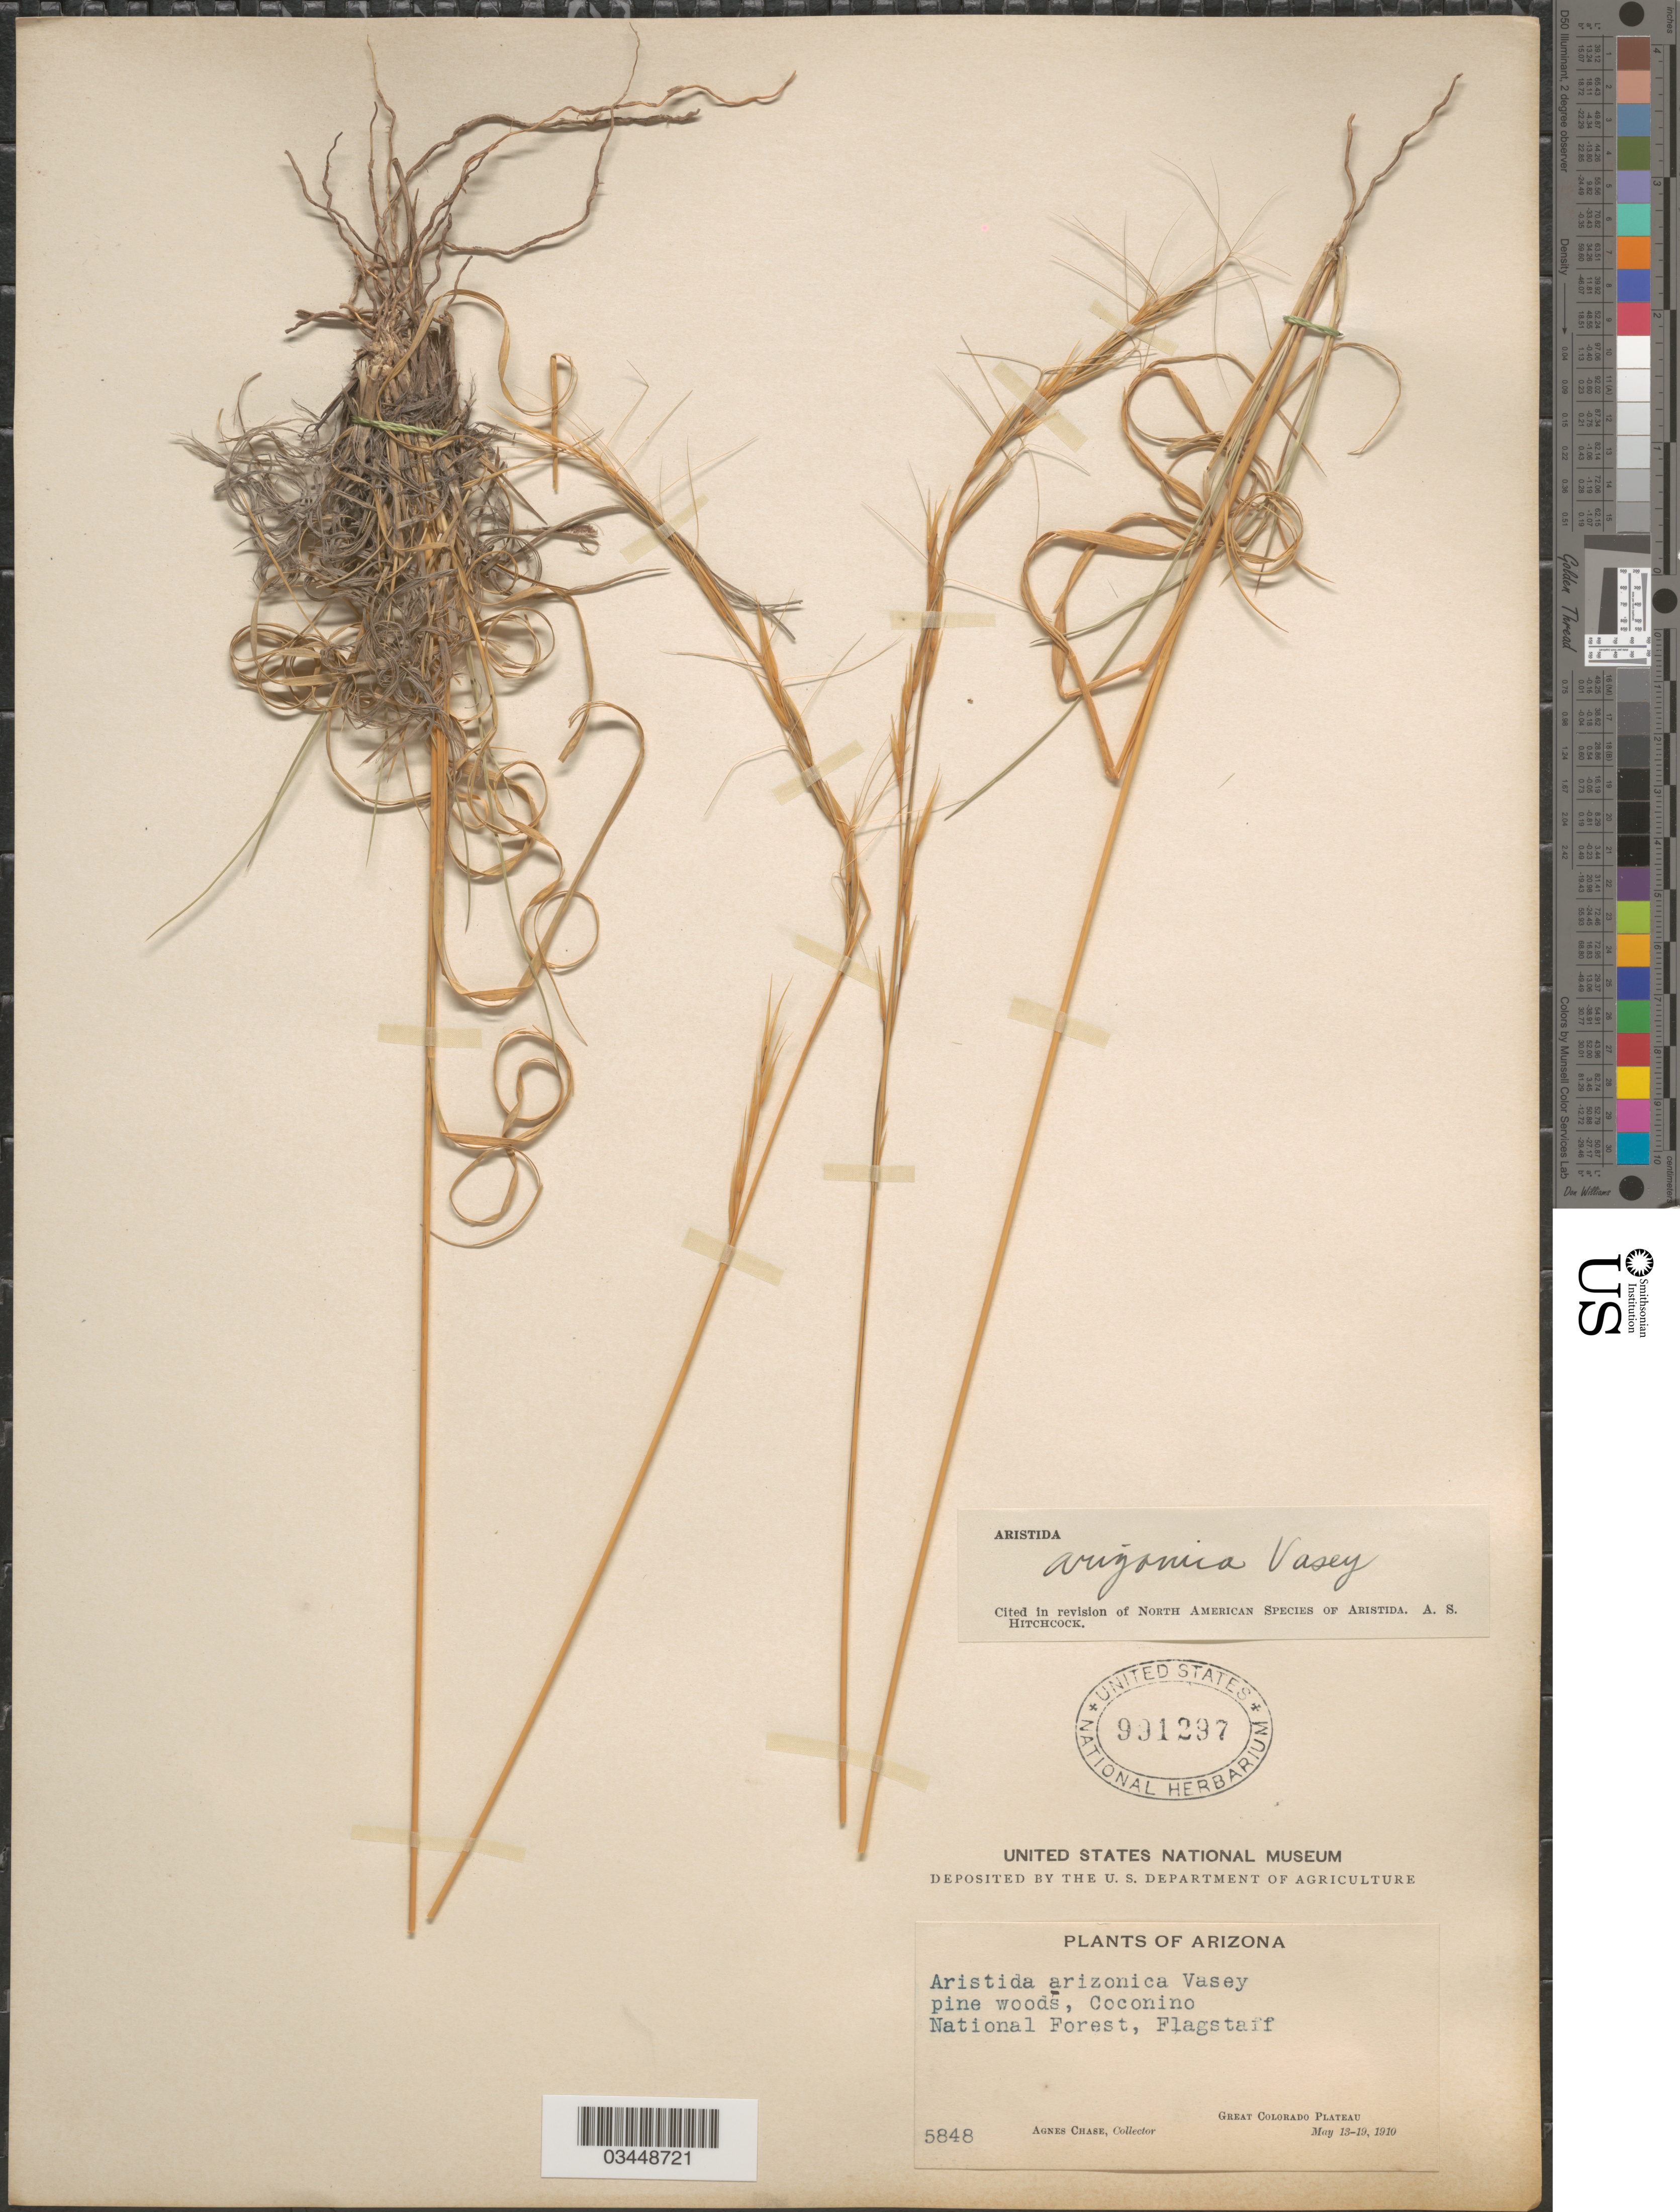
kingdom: Plantae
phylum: Tracheophyta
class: Liliopsida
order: Poales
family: Poaceae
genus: Aristida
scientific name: Aristida arizonica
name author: Vasey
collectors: A. Chase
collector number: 5848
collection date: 1910-05-13/1910-05-19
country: United States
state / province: Arizona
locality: Pine woods, Coconino. National Forest, Flagstaff. Great Colorado Plateau.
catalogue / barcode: US 991297